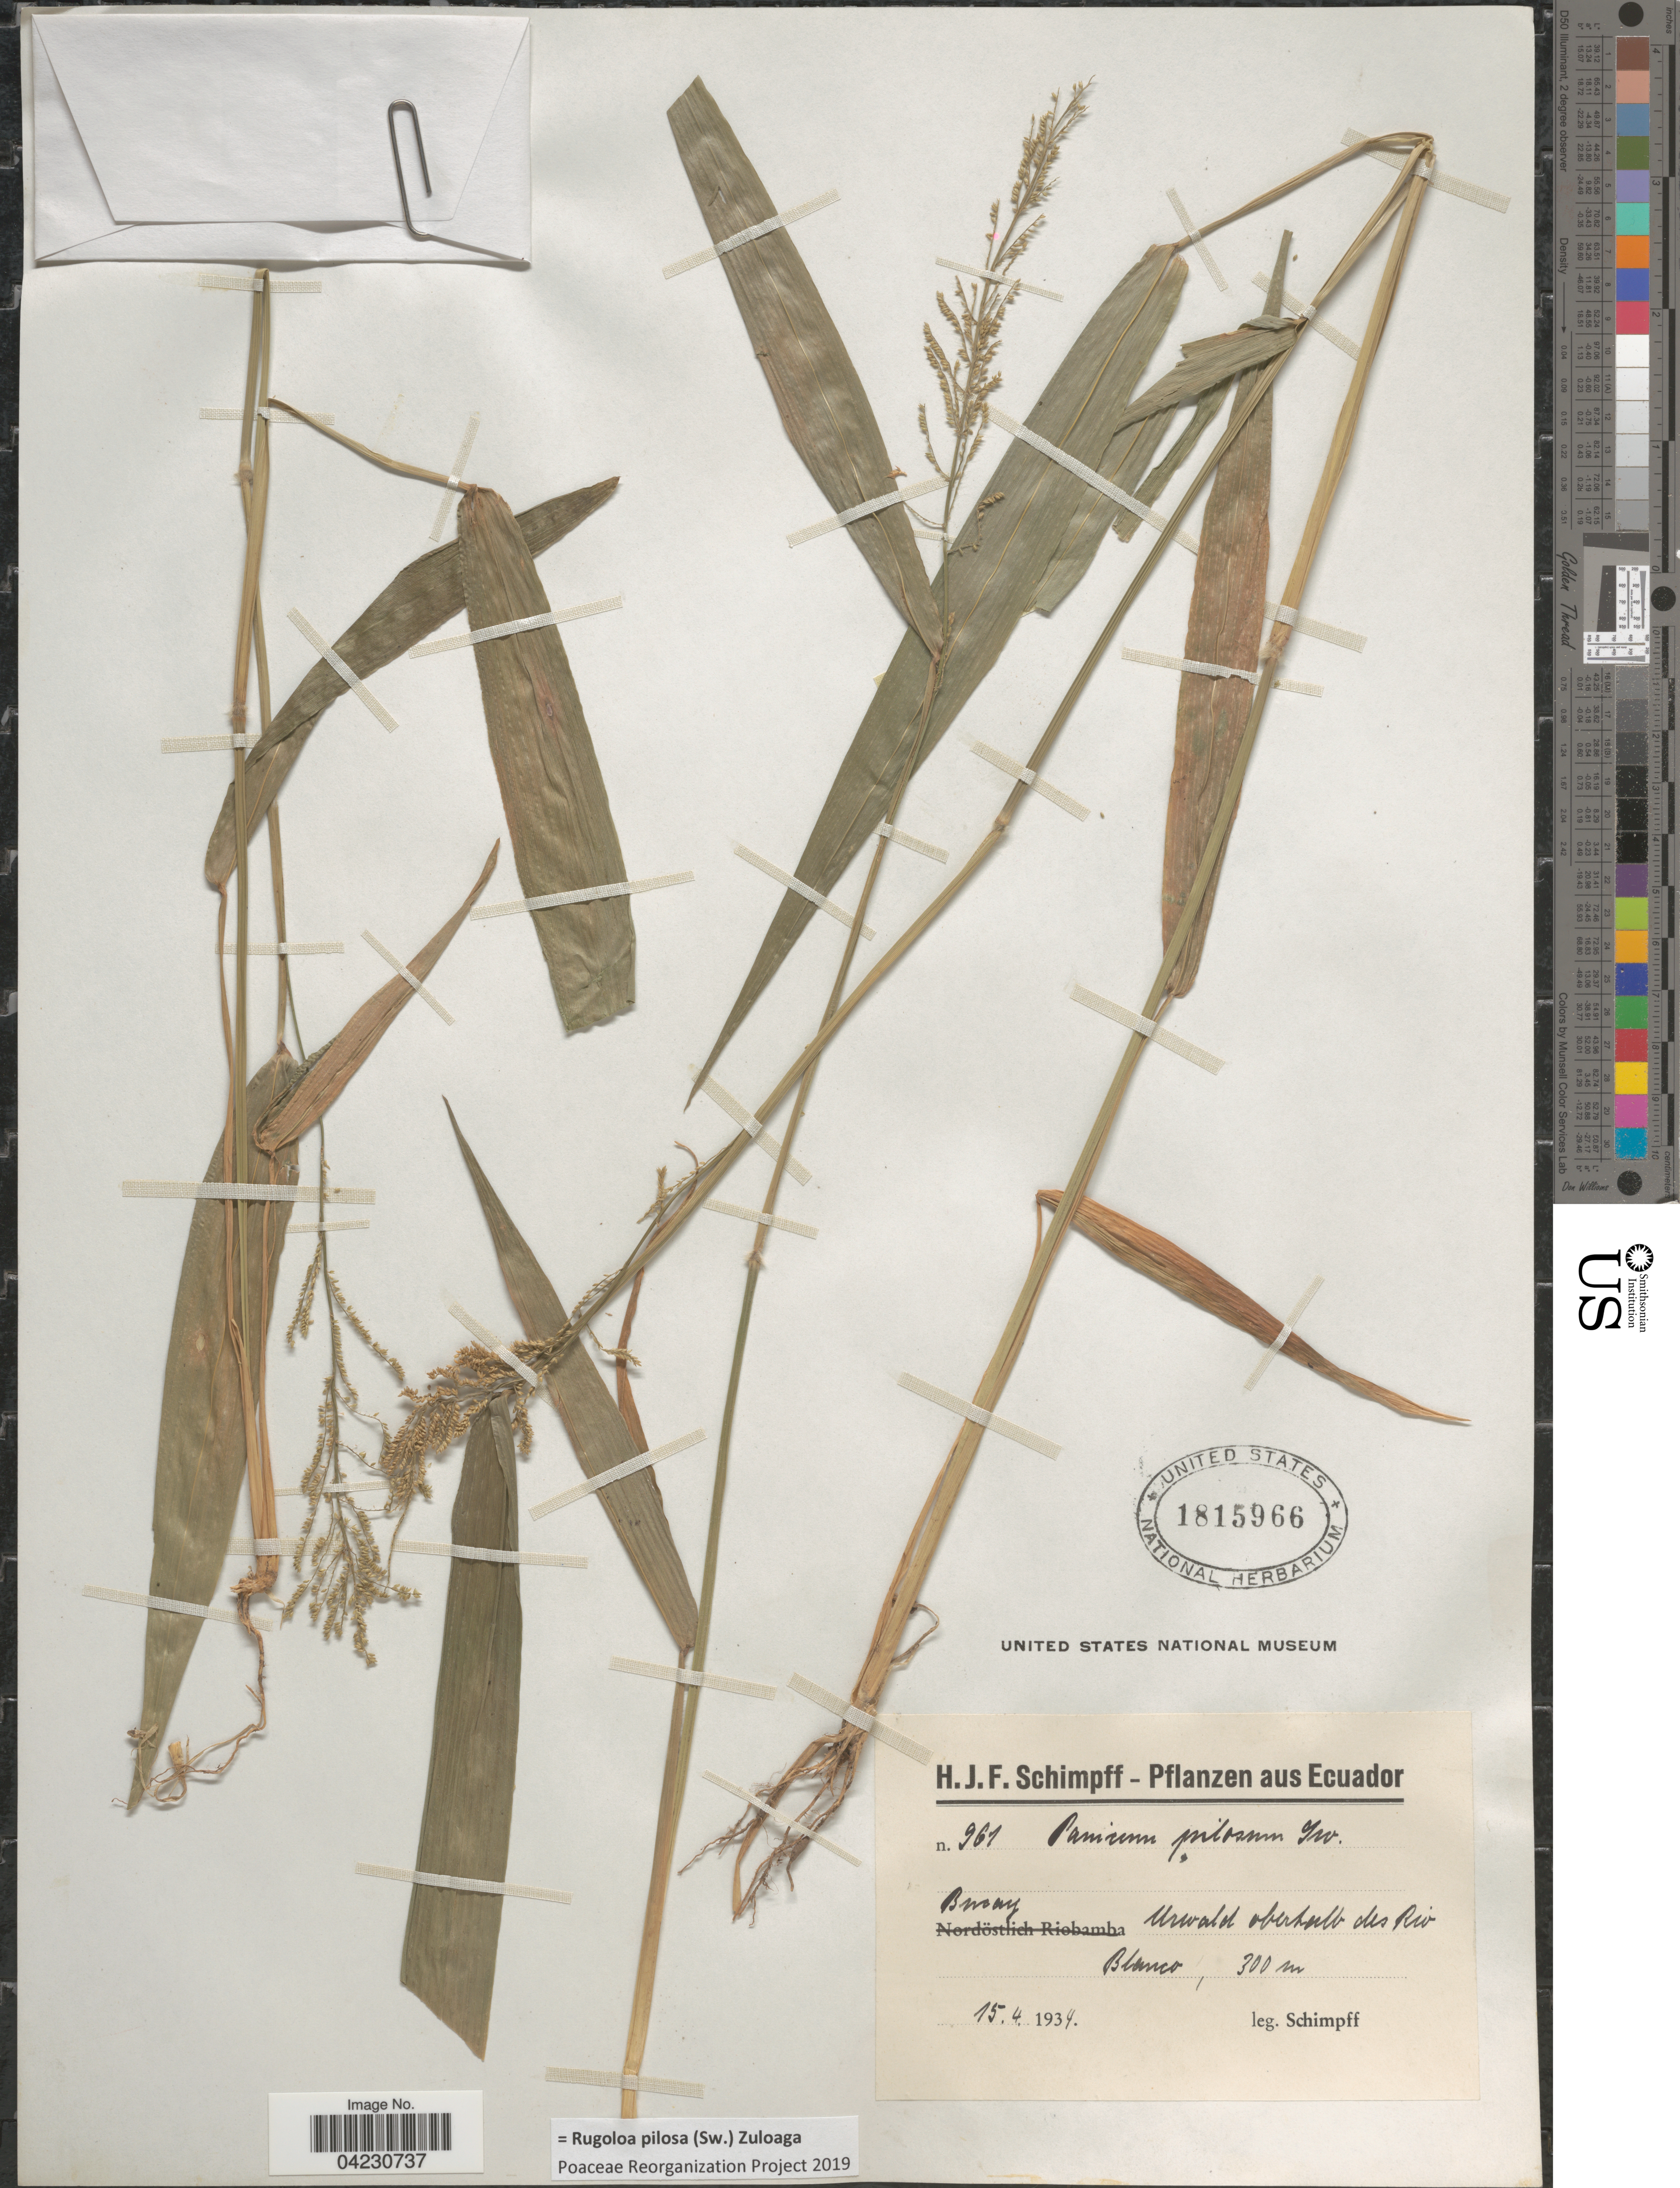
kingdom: Plantae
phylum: Tracheophyta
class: Liliopsida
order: Poales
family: Poaceae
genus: Rugoloa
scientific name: Rugoloa pilosa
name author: (Sw.) Zuloaga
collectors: H. Schimpff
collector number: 961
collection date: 1934-04-15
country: Ecuador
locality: Bucay. Urwald oberhalb des Rio Blanco.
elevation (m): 300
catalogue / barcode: US 1815966